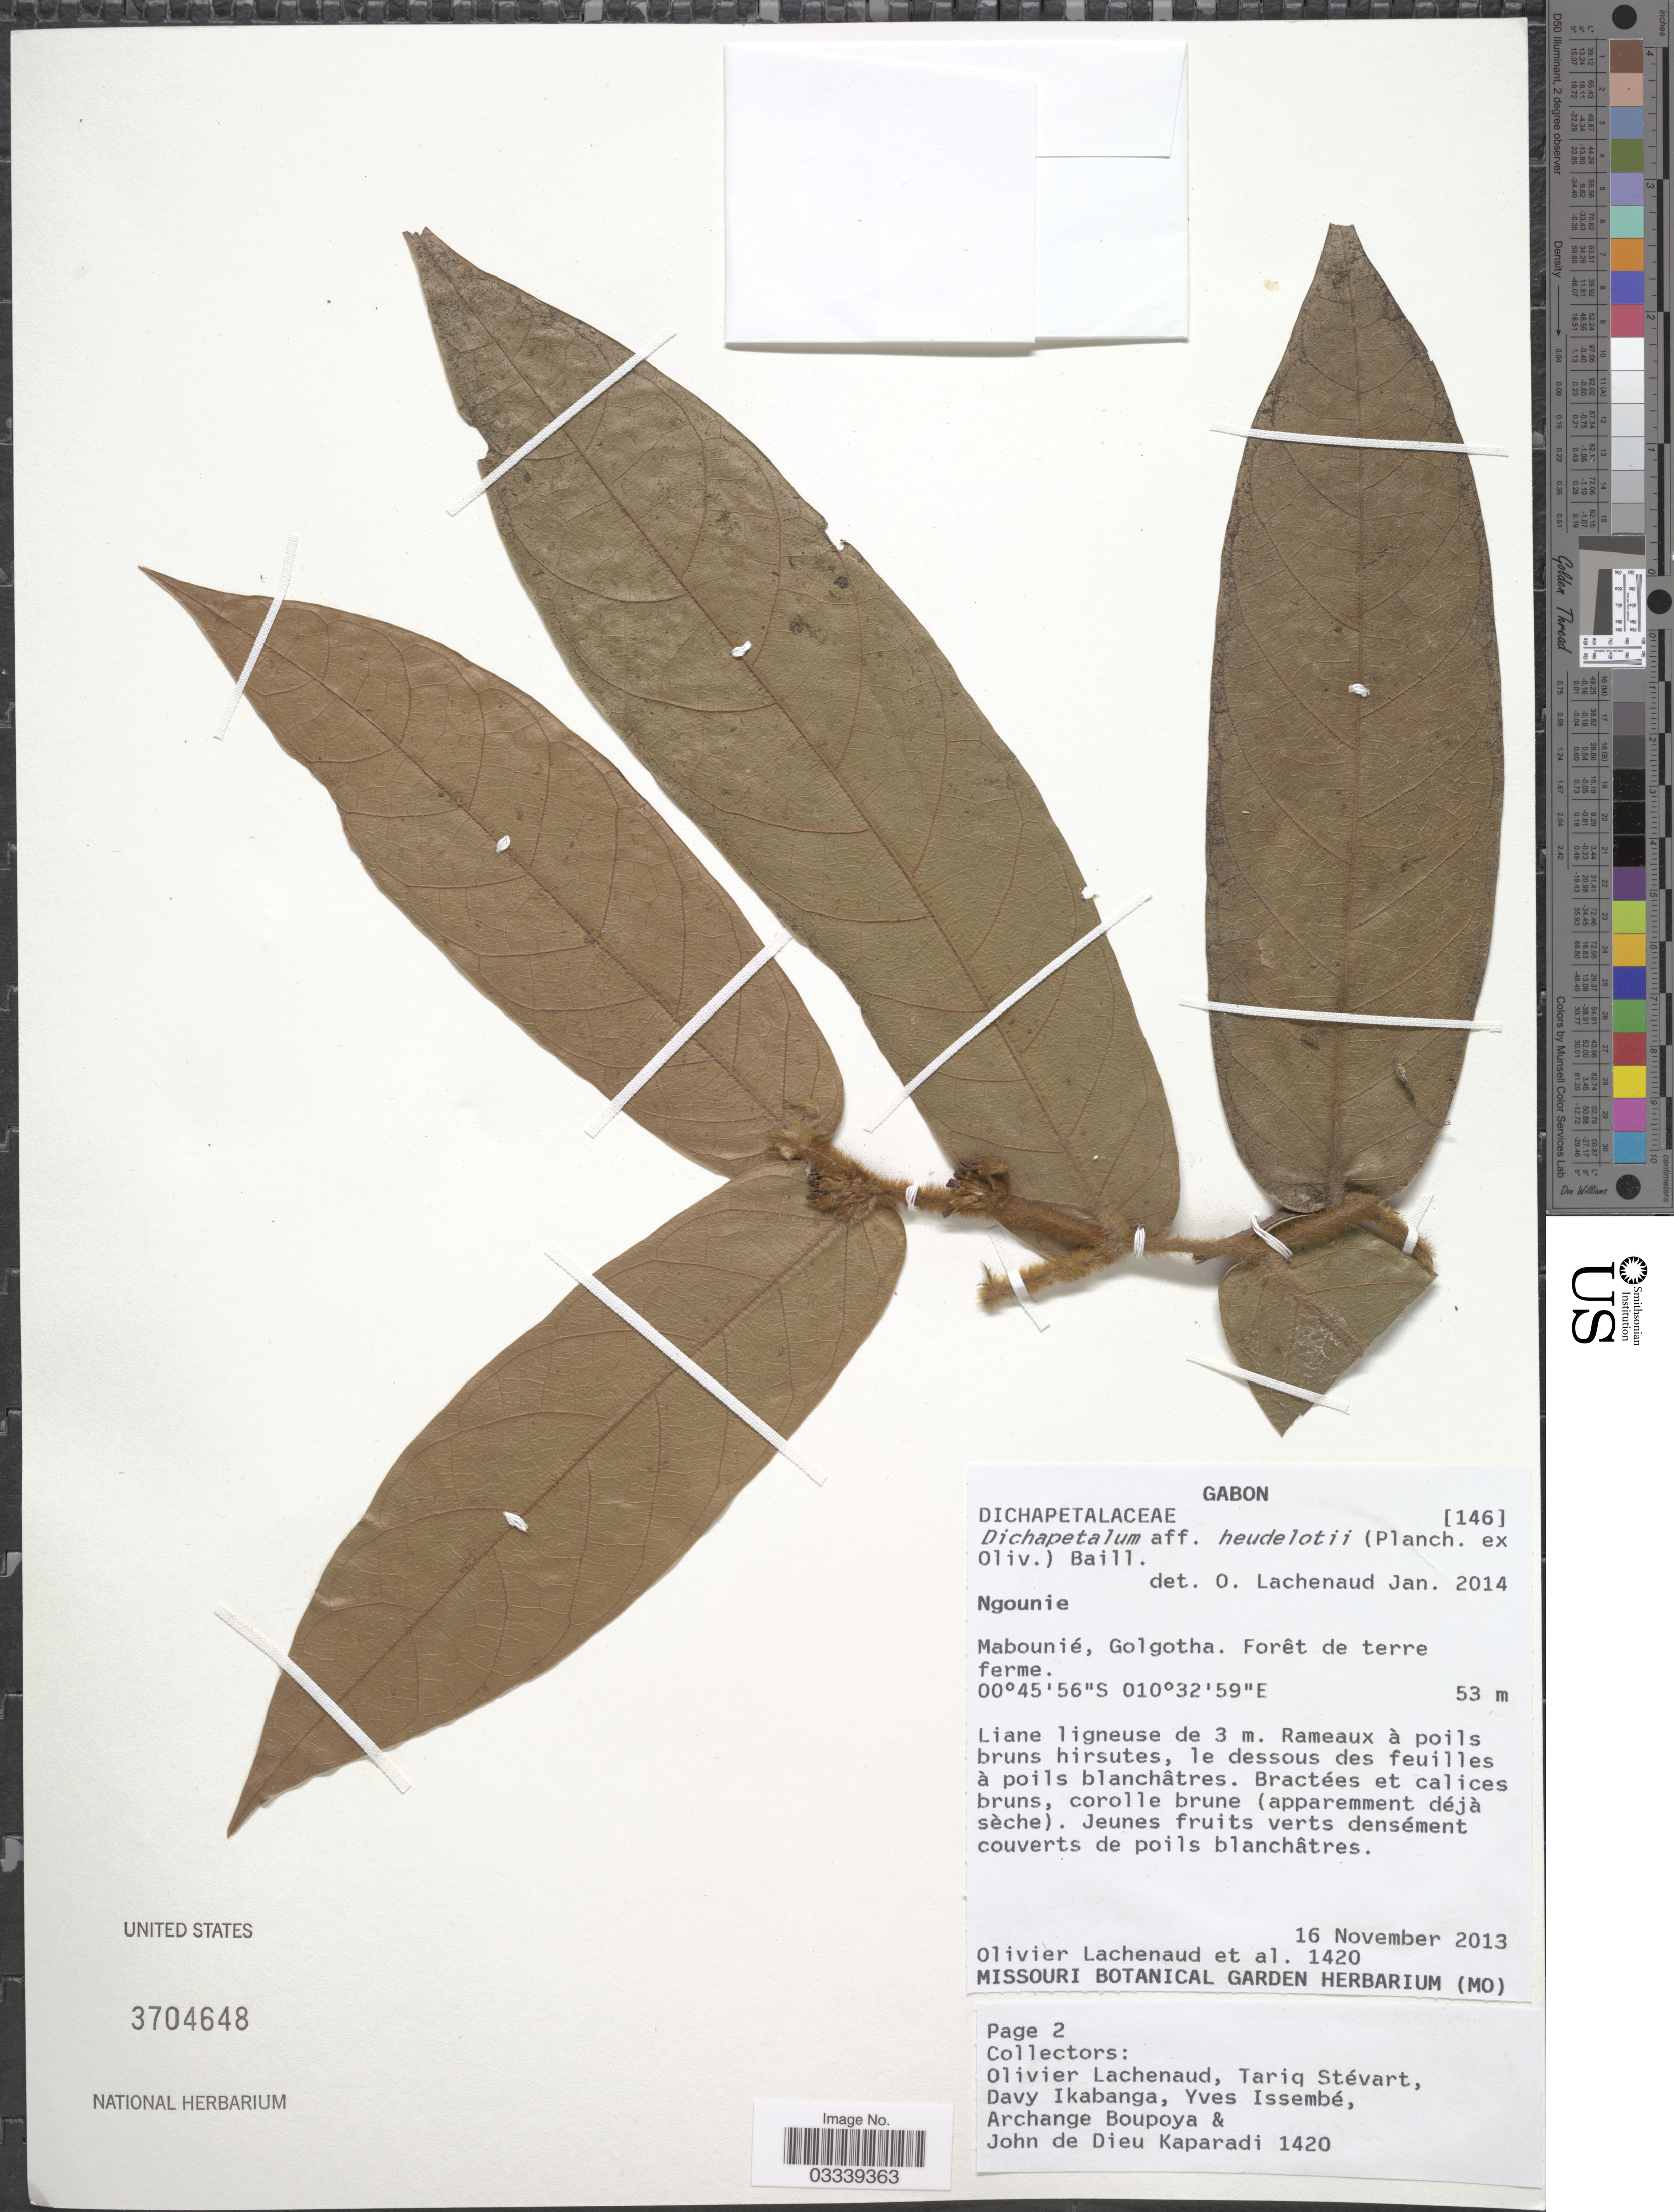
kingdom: Plantae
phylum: Tracheophyta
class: Magnoliopsida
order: Malpighiales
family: Dichapetalaceae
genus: Dichapetalum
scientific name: Dichapetalum heudelotii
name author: (Planch. ex Oliv.) Baill.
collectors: O. Lachenaud, T. Stévart, D. Ikabanga, Y. Issembé & et al.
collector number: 1420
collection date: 2013-11-16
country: Gabon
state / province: Ngounie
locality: Mabounié, Golgotha.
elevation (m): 53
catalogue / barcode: US 3704648